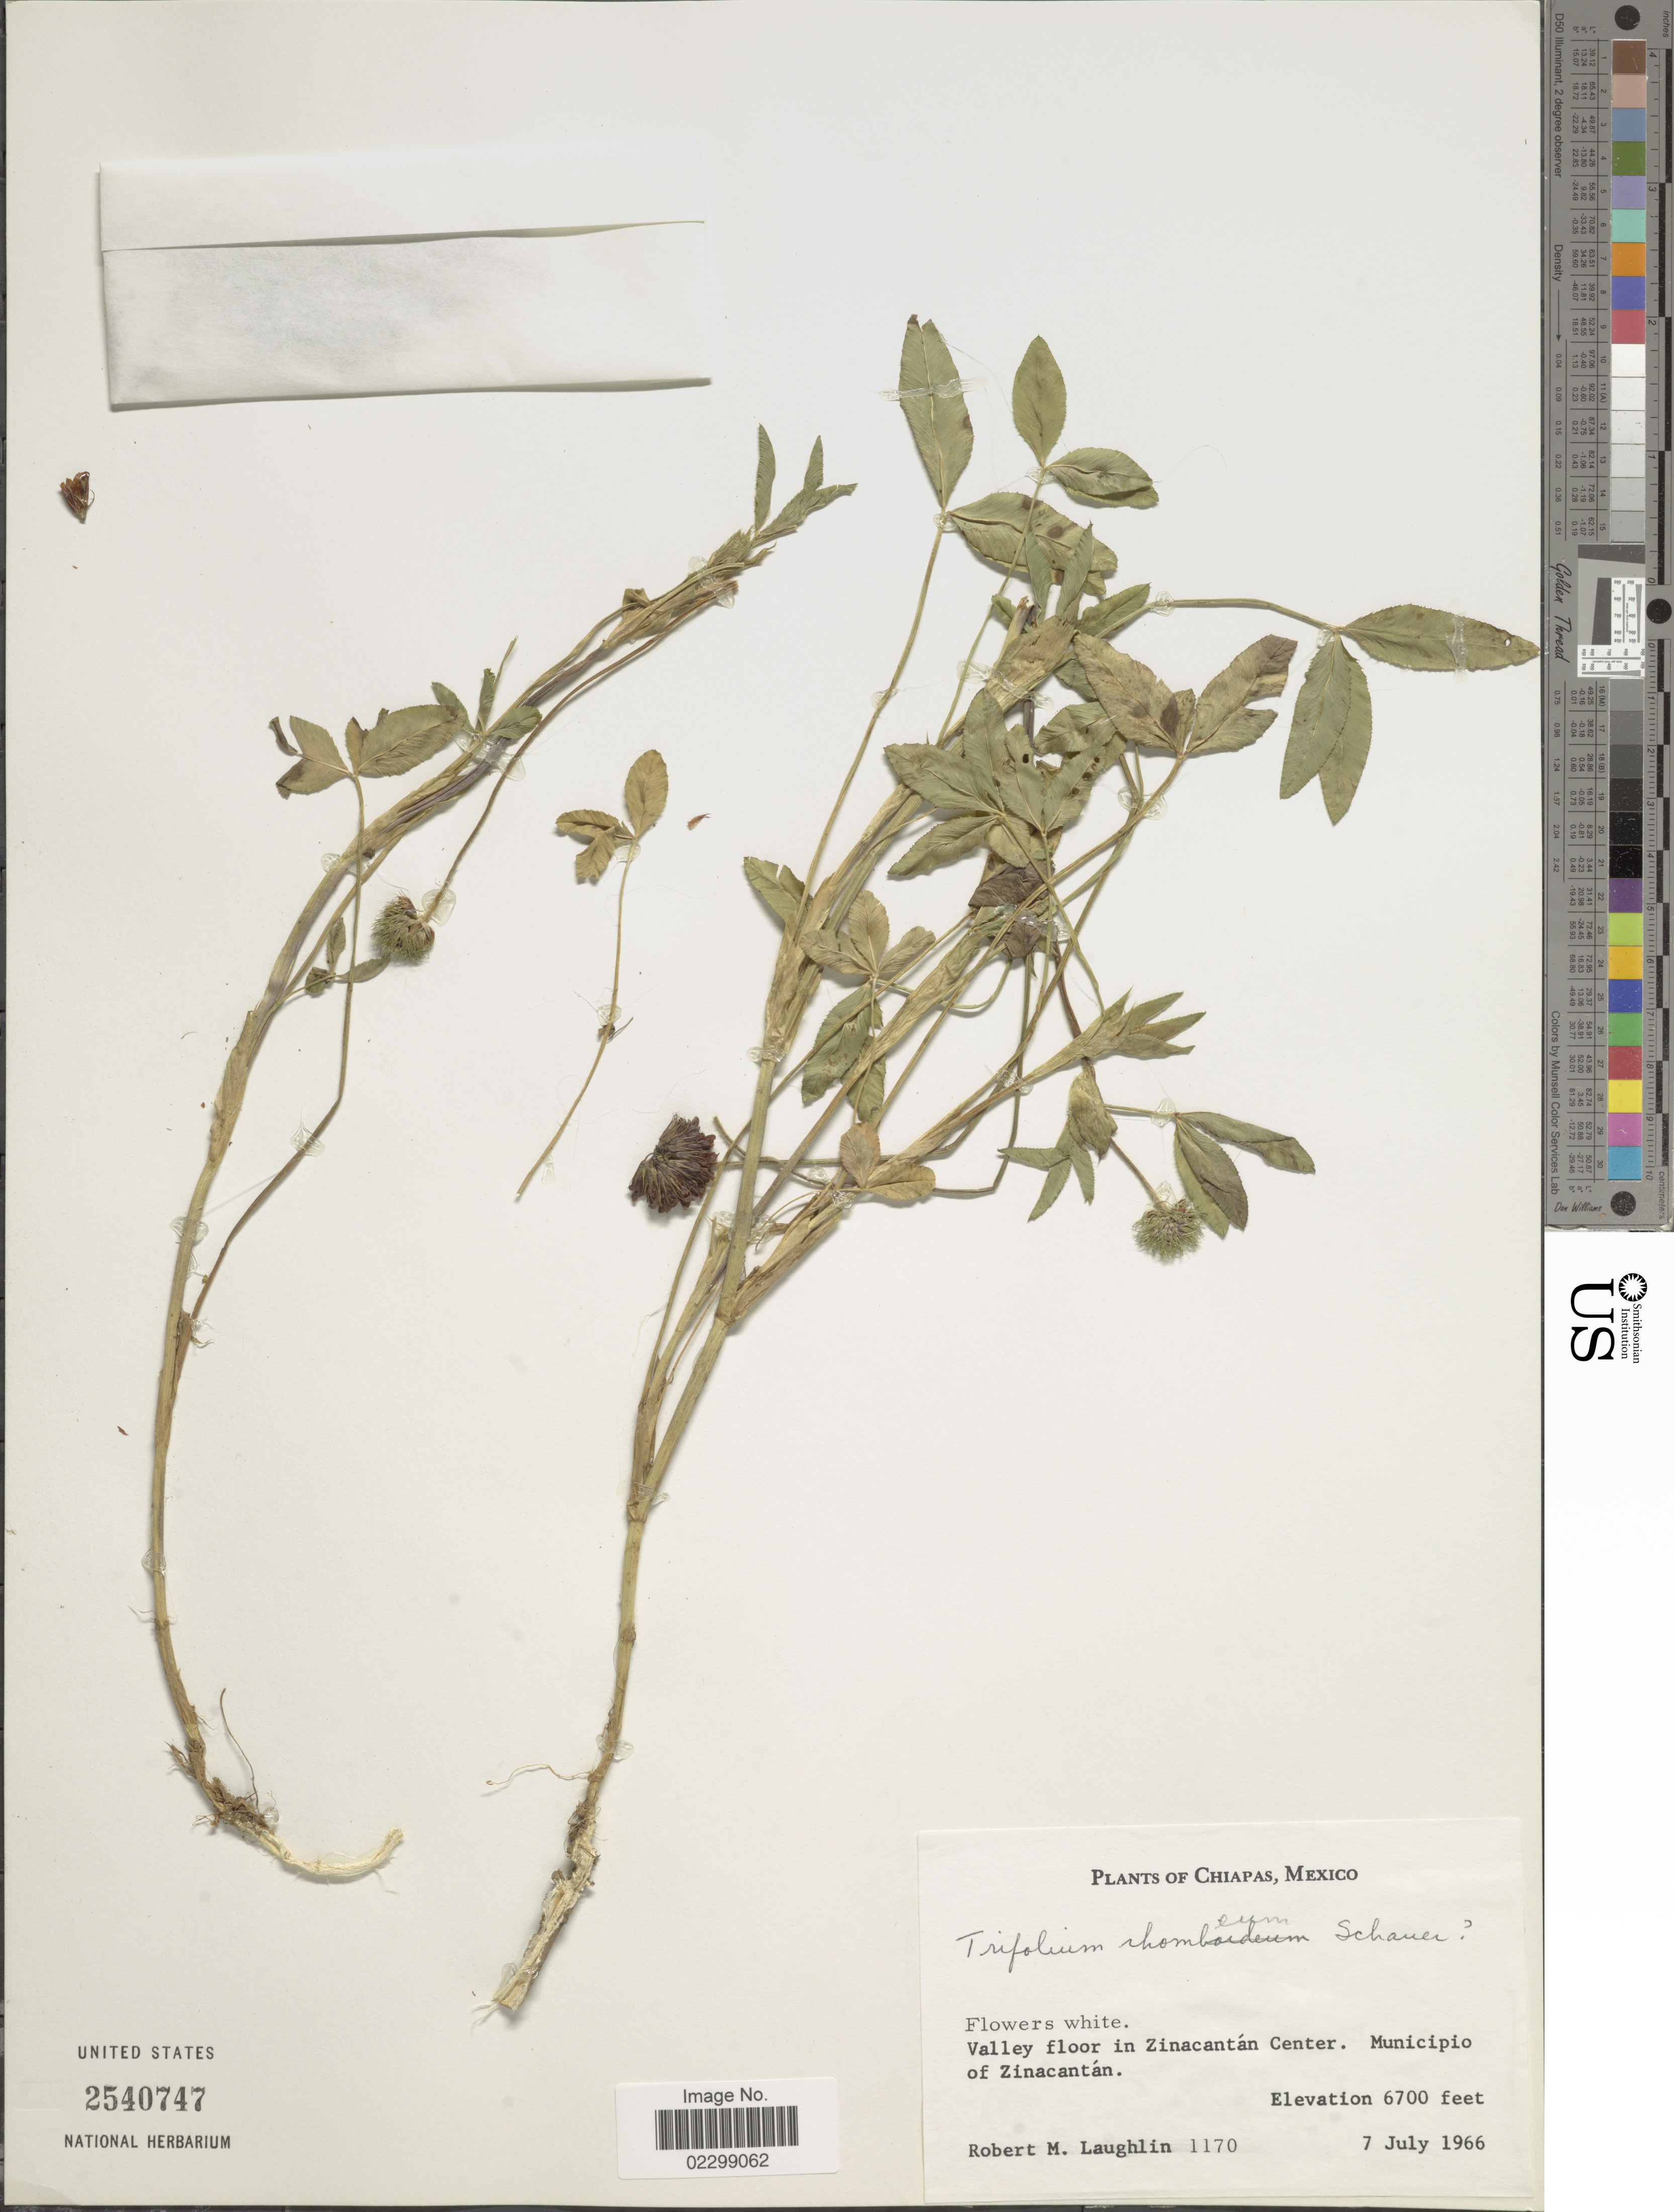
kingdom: Plantae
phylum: Tracheophyta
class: Magnoliopsida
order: Fabales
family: Fabaceae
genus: Trifolium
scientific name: Trifolium rhombeum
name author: S. Schauer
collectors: R. M. Laughlin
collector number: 1170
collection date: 1966-07-07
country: Mexico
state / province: Chiapas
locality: Valley floor in Zinacantán Center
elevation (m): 2042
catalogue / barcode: US 2540747